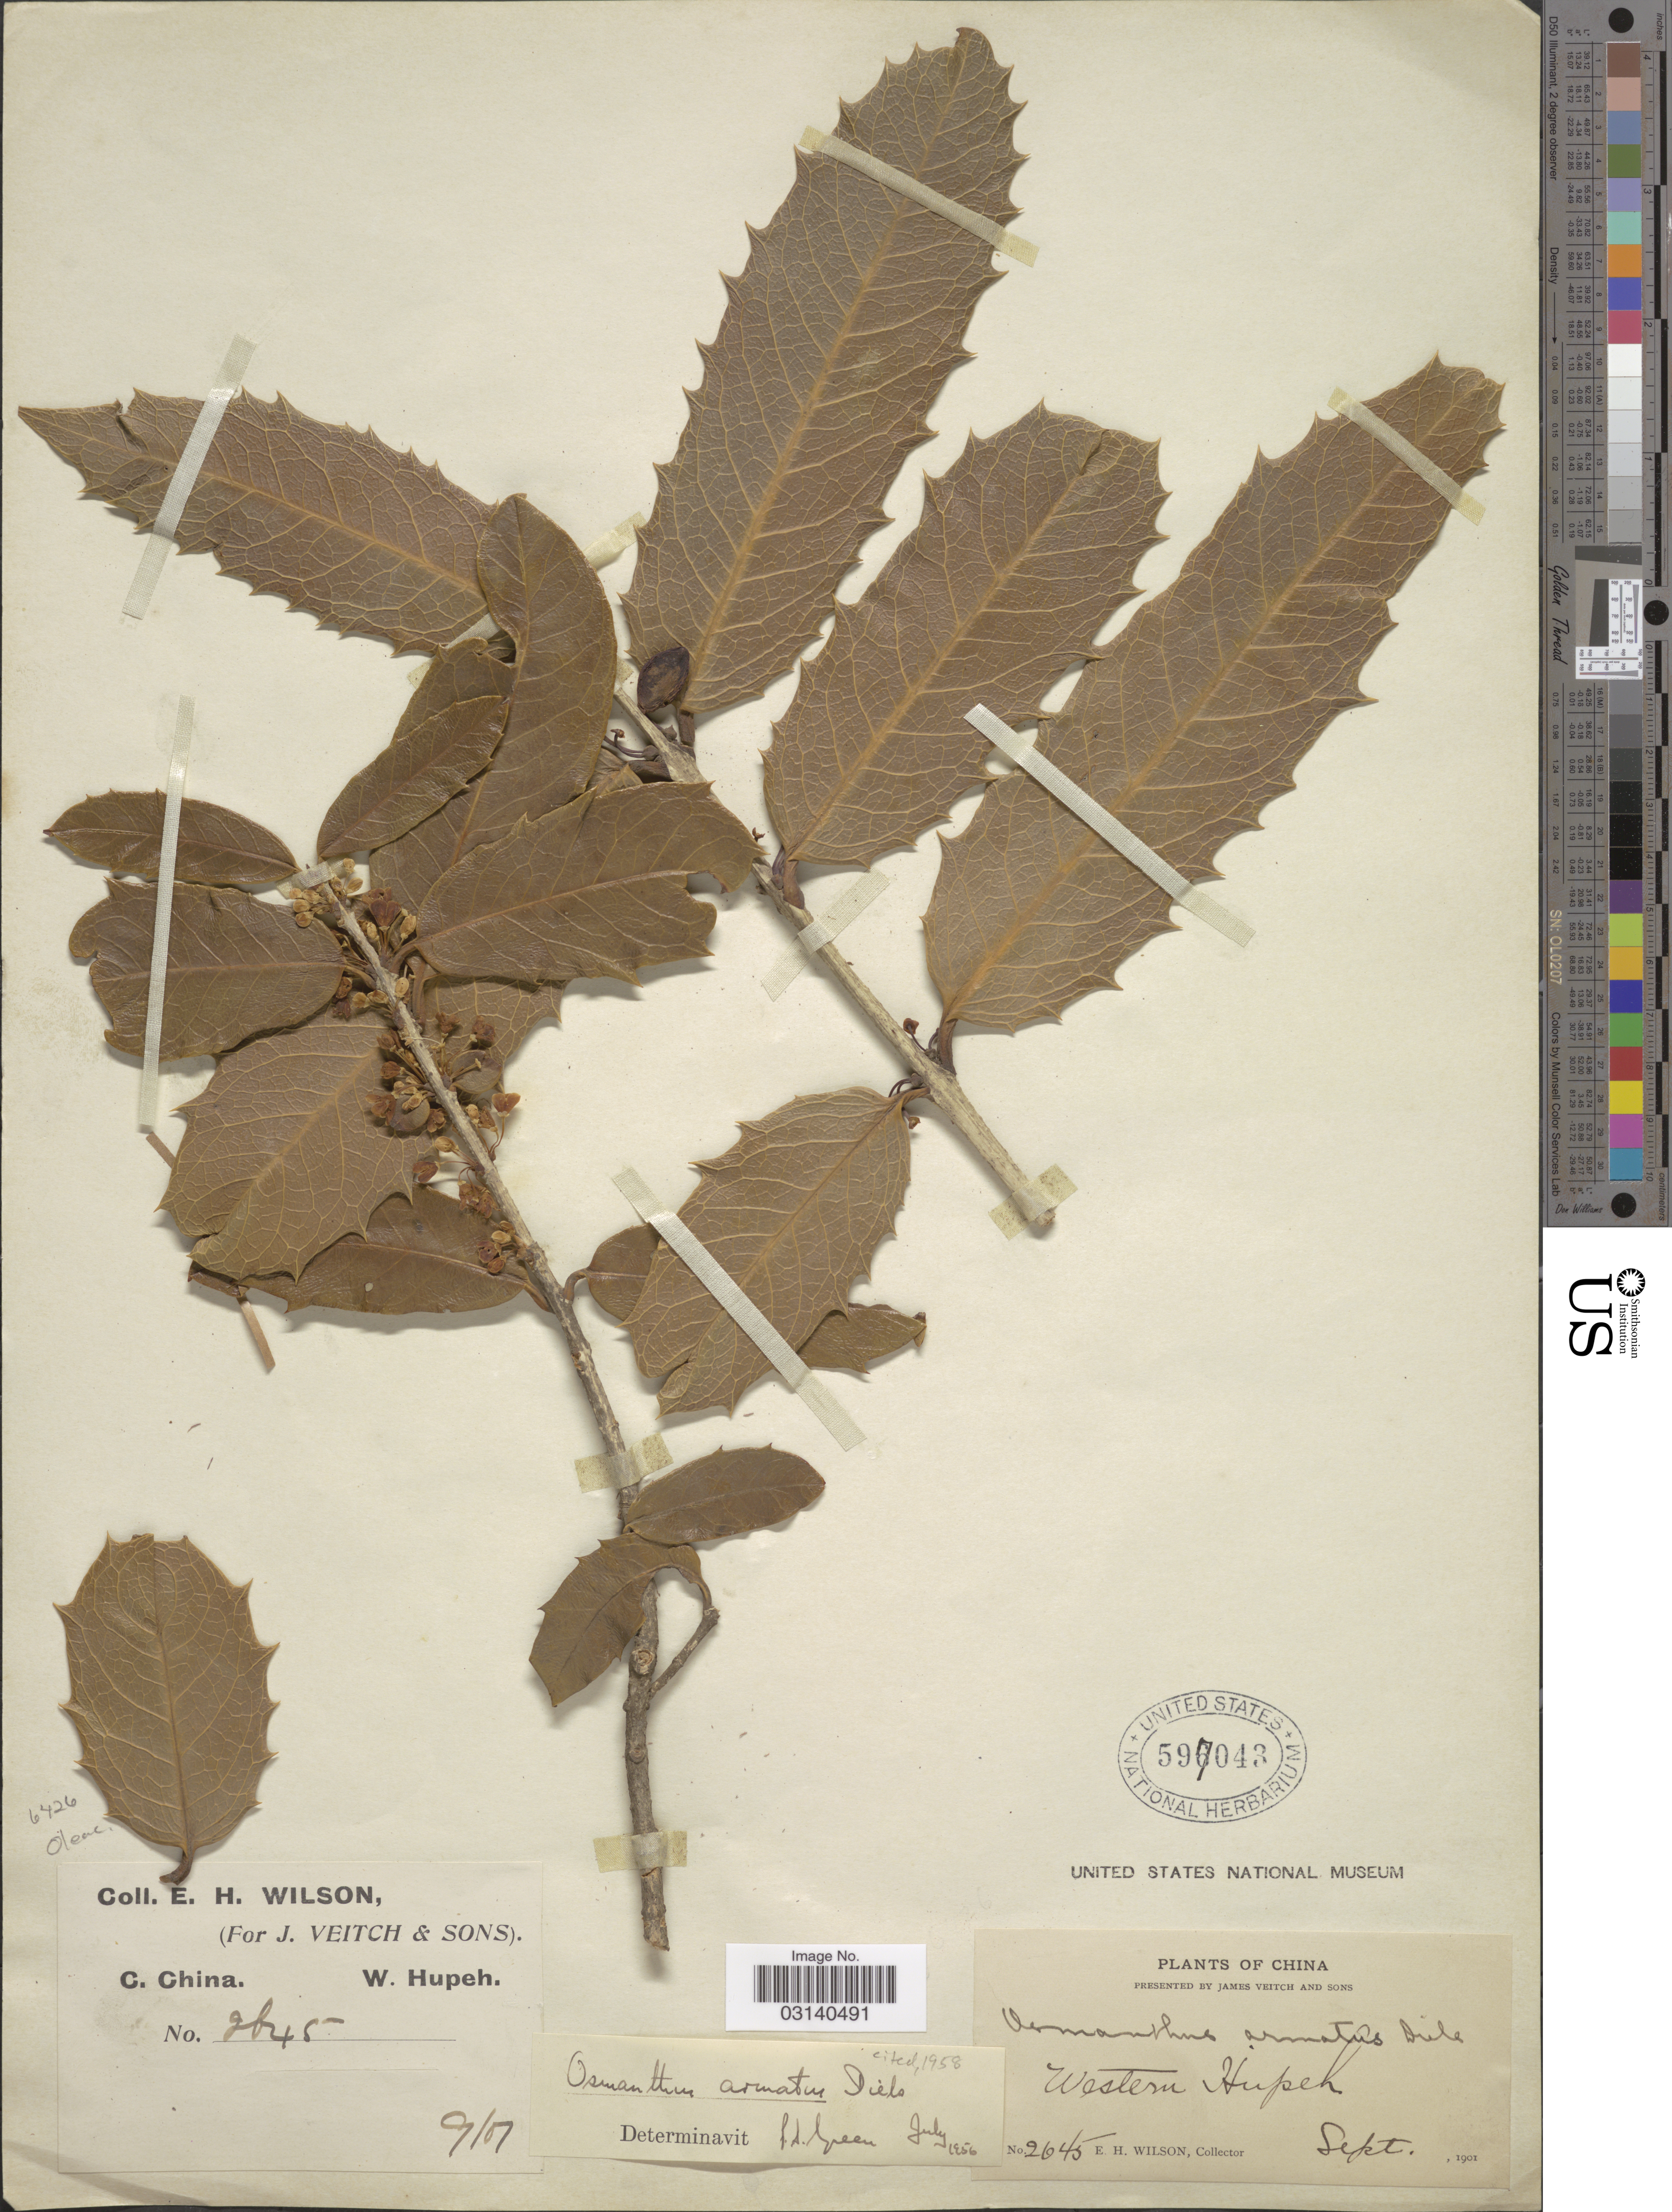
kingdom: Plantae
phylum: Tracheophyta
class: Magnoliopsida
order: Lamiales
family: Oleaceae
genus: Osmanthus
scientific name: Osmanthus armatus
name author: Diels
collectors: E. Wilson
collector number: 2645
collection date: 1901-09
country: China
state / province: Hubei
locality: Western Hupeh, C. China.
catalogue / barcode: US 597043